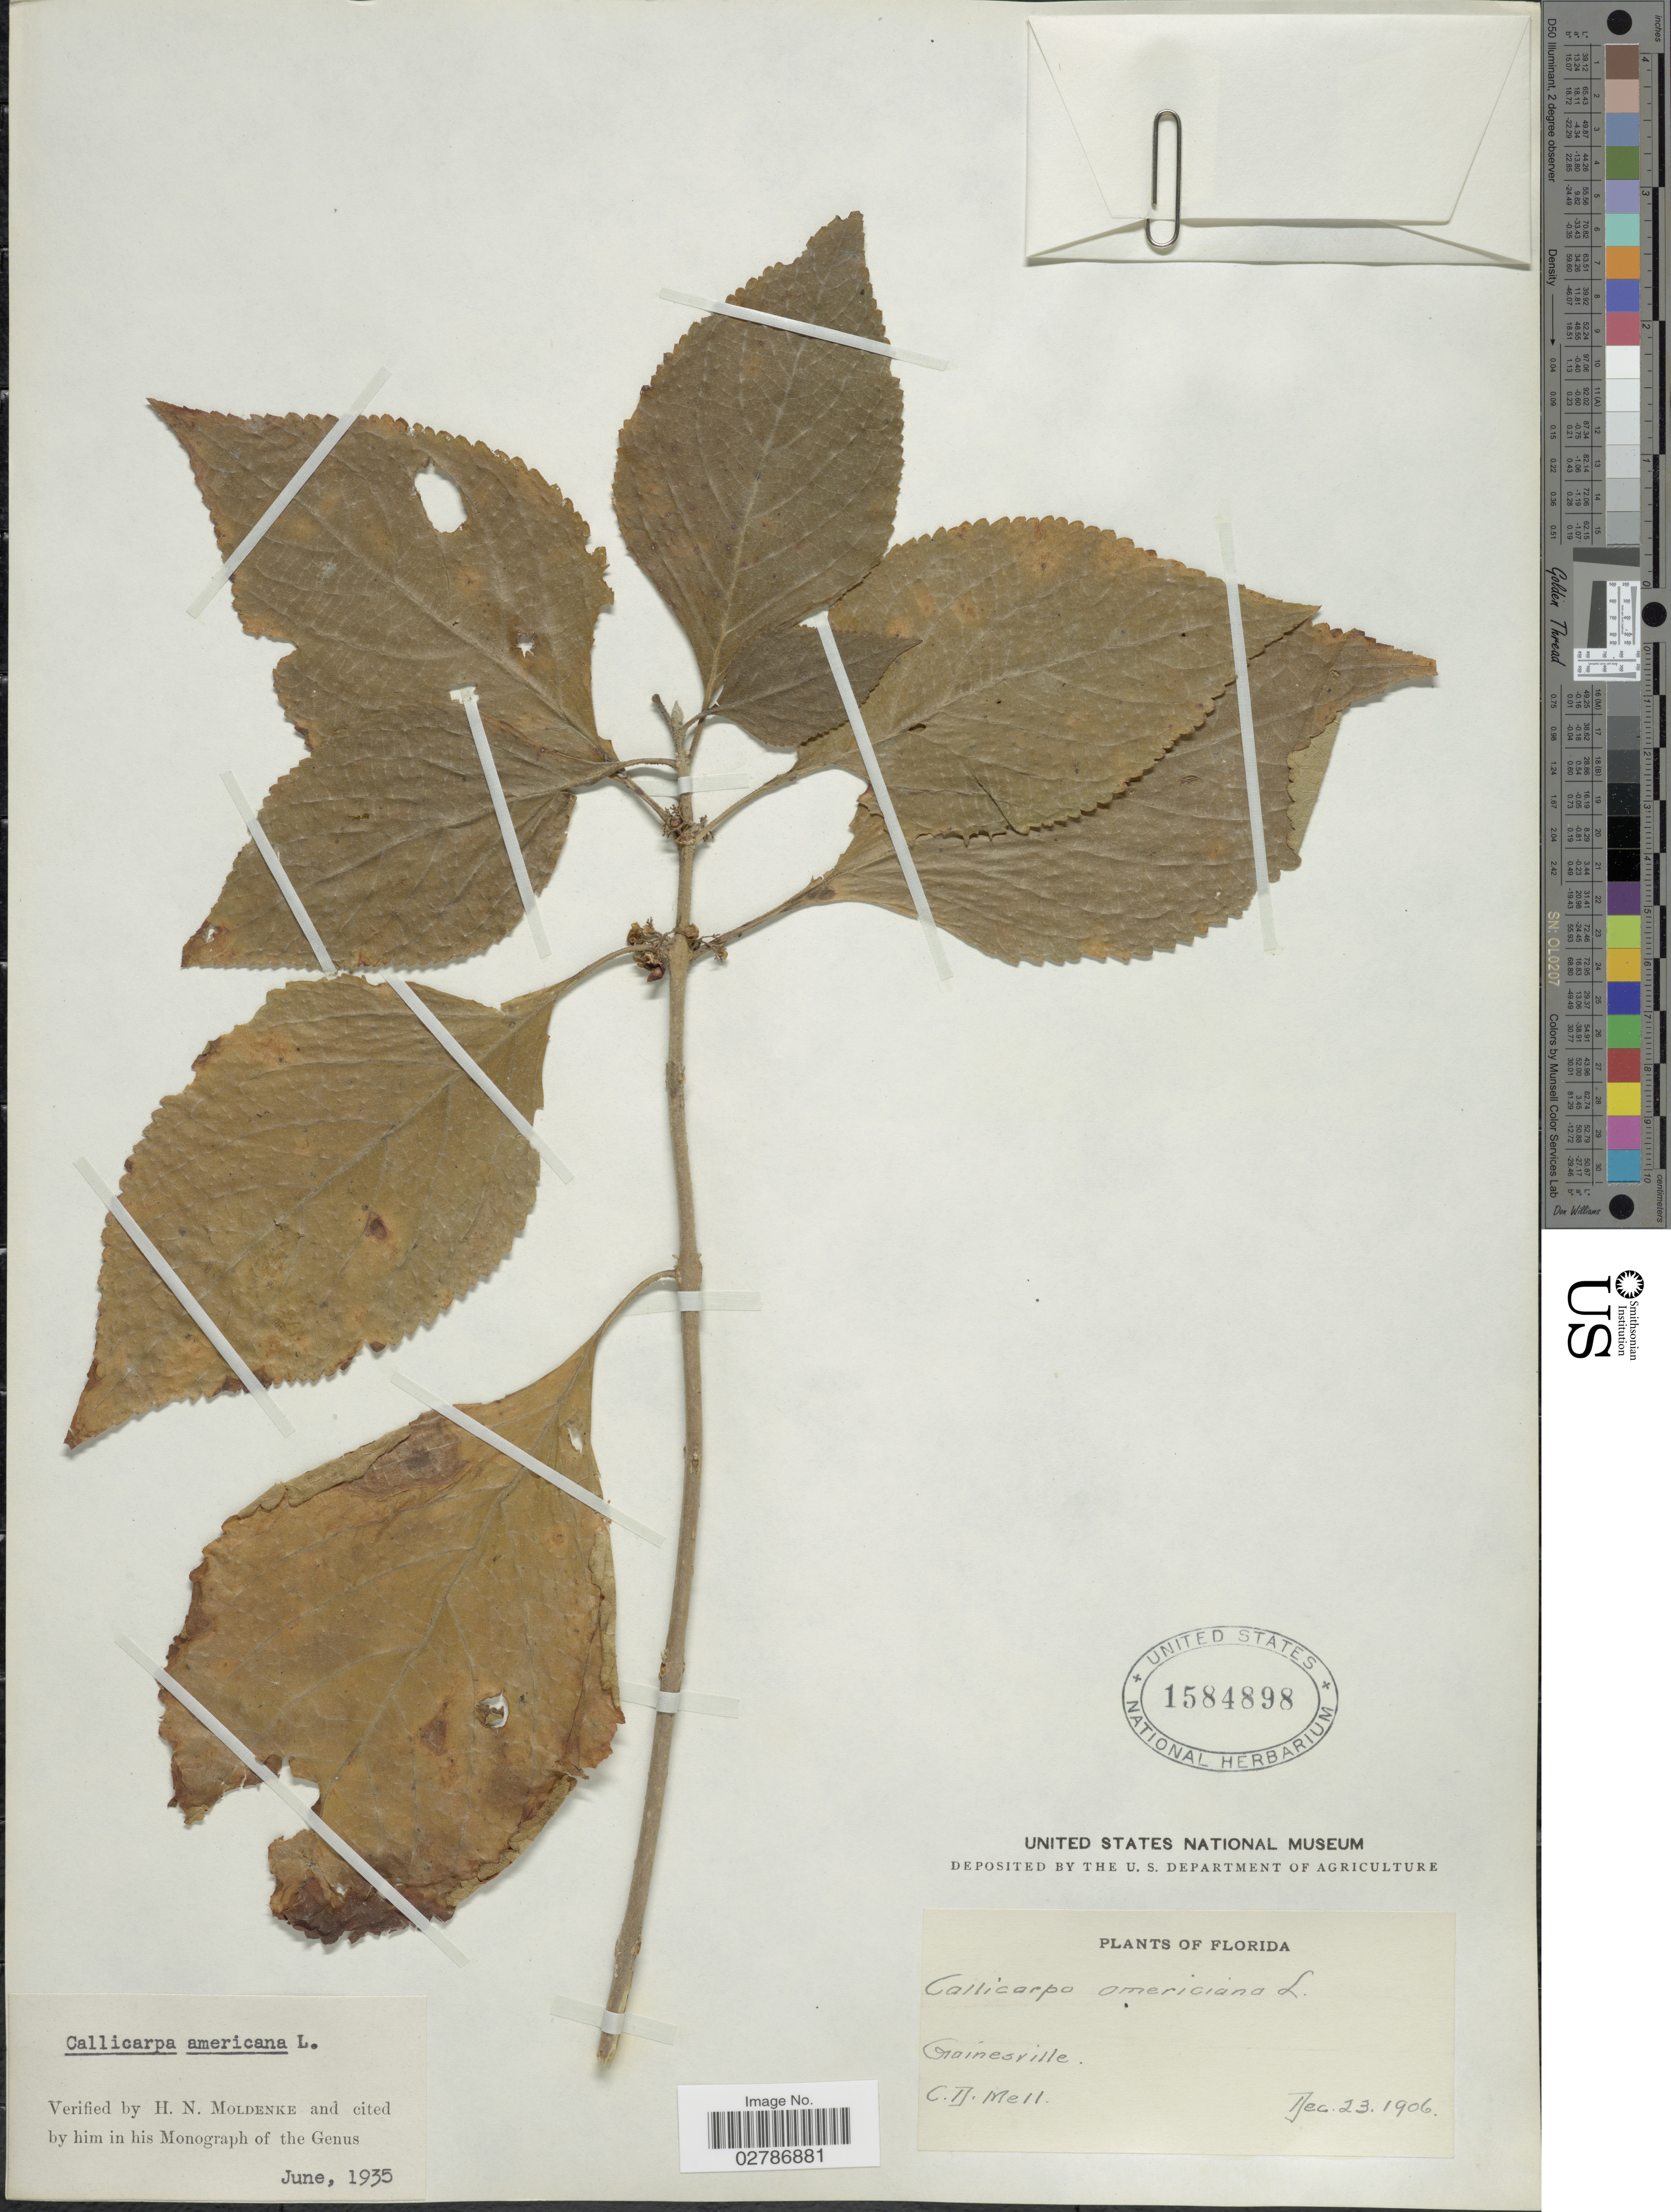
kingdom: Plantae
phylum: Tracheophyta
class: Magnoliopsida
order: Lamiales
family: Lamiaceae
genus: Callicarpa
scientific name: Callicarpa americana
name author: L.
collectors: C. D. Mell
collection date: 1906-12-23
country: United States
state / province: Florida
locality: Gainesville.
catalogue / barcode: US 1584898